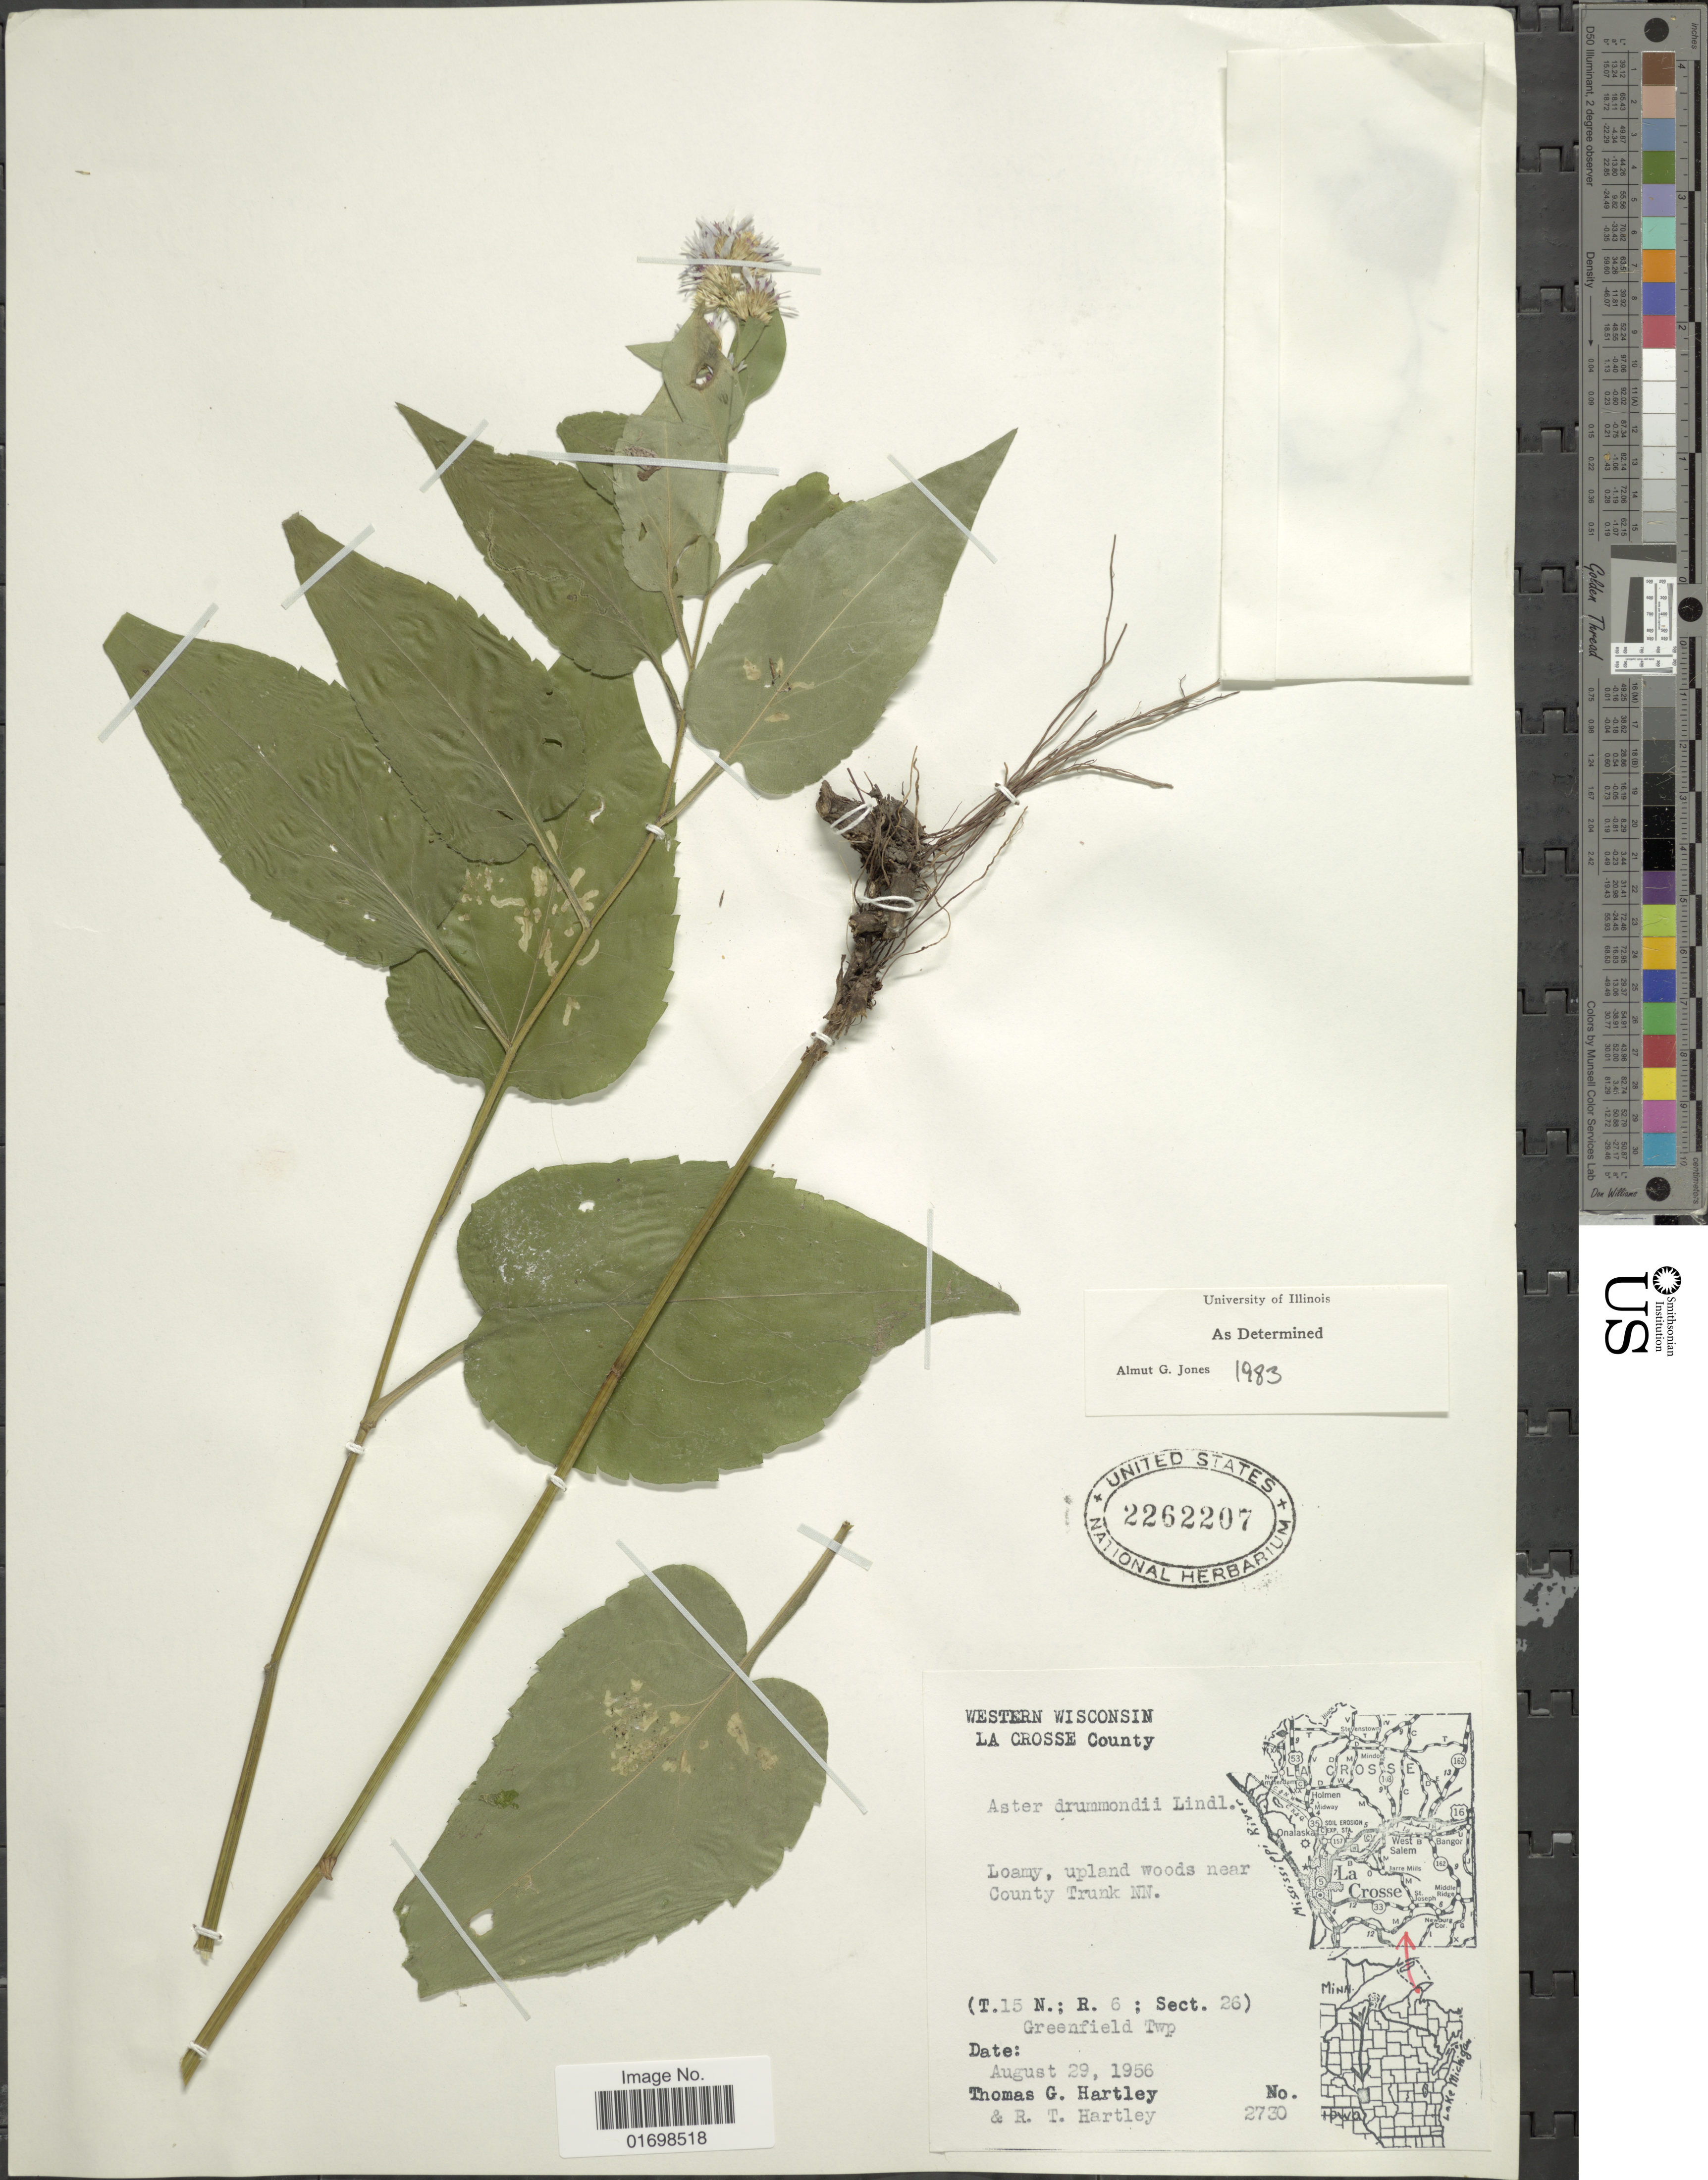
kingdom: Plantae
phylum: Tracheophyta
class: Magnoliopsida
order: Asterales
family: Asteraceae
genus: Symphyotrichum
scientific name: Symphyotrichum drummondii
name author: (Lindl.) G.L. Nesom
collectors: T. G. Hartley & R. T. Hartley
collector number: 2730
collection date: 1956-08-29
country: United States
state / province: Wisconsin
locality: Western Wisconsin, La Crosse County. Loamy, upland woods near County Trunk NN. Greenfield Twp. (T.15N.; 6.6; Sect.26).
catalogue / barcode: US 2262207